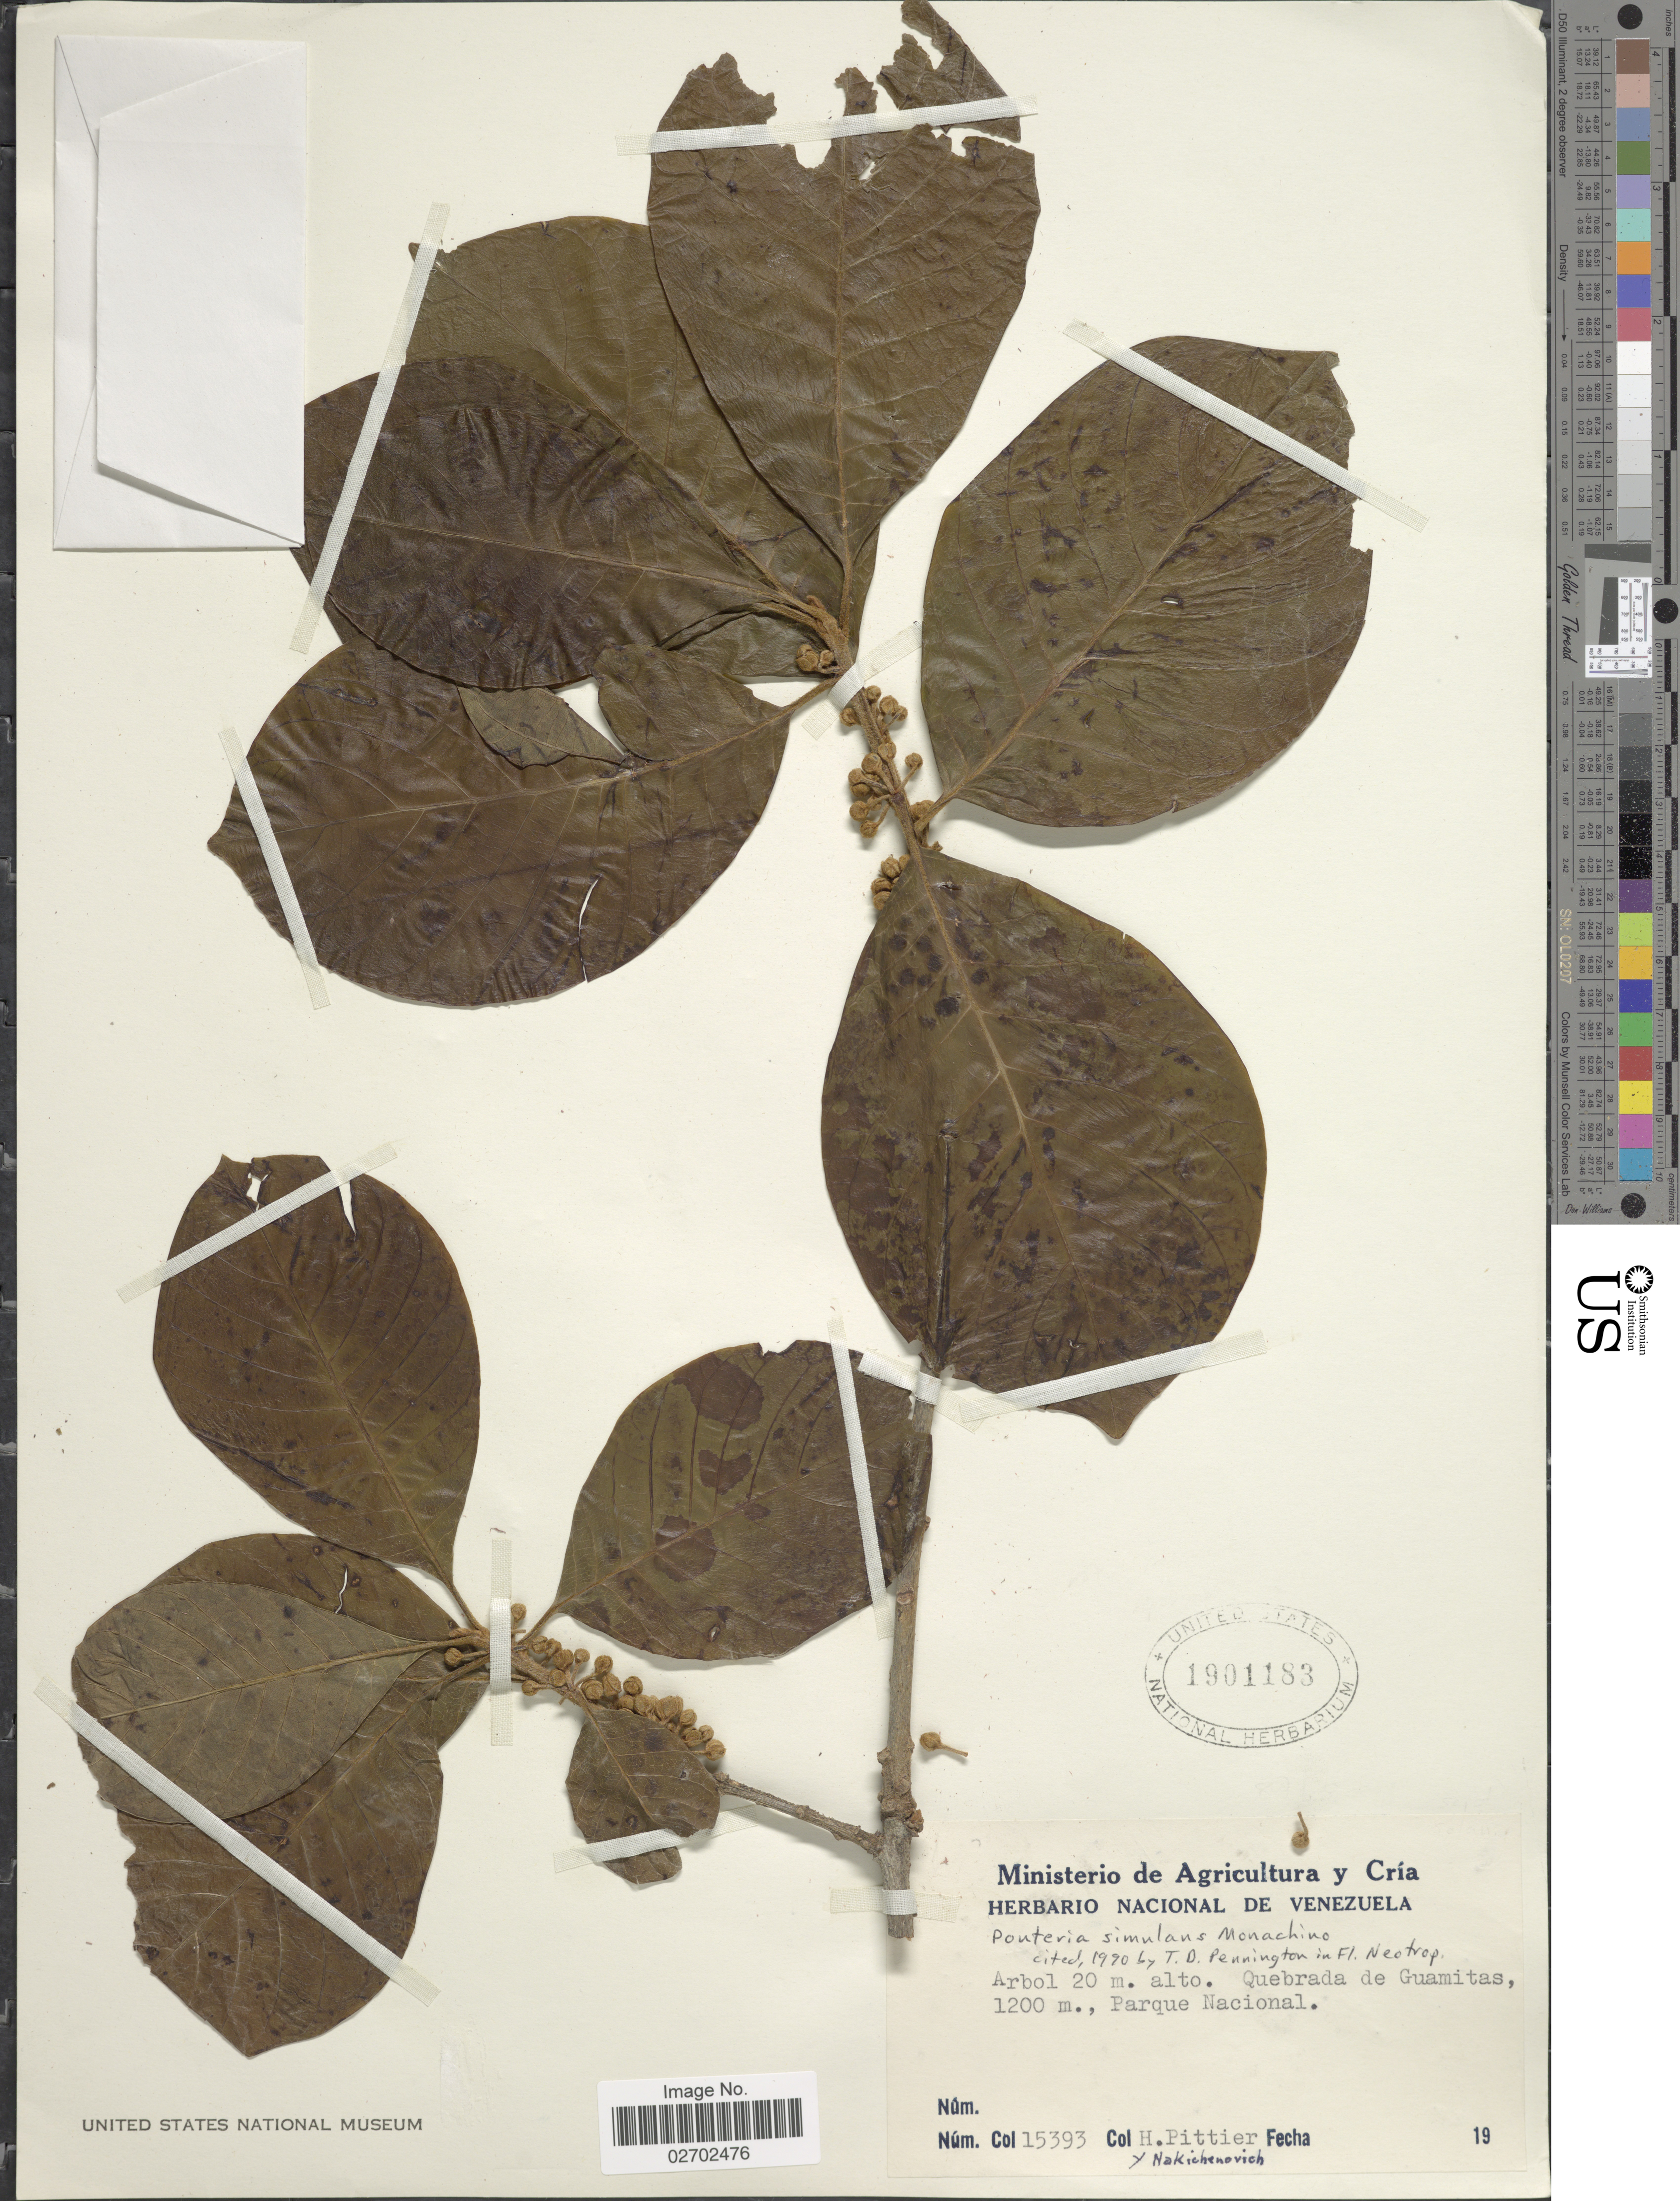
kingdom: Plantae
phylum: Tracheophyta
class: Magnoliopsida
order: Ericales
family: Sapotaceae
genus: Pouteria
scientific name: Pouteria simulans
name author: Monach.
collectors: H. F. Pittier & Nakichenovich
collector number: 15393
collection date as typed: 19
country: Colombia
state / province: Cauca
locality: Quebrada de Guamitas. Parque Nacional.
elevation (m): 1200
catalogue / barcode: US 1901183